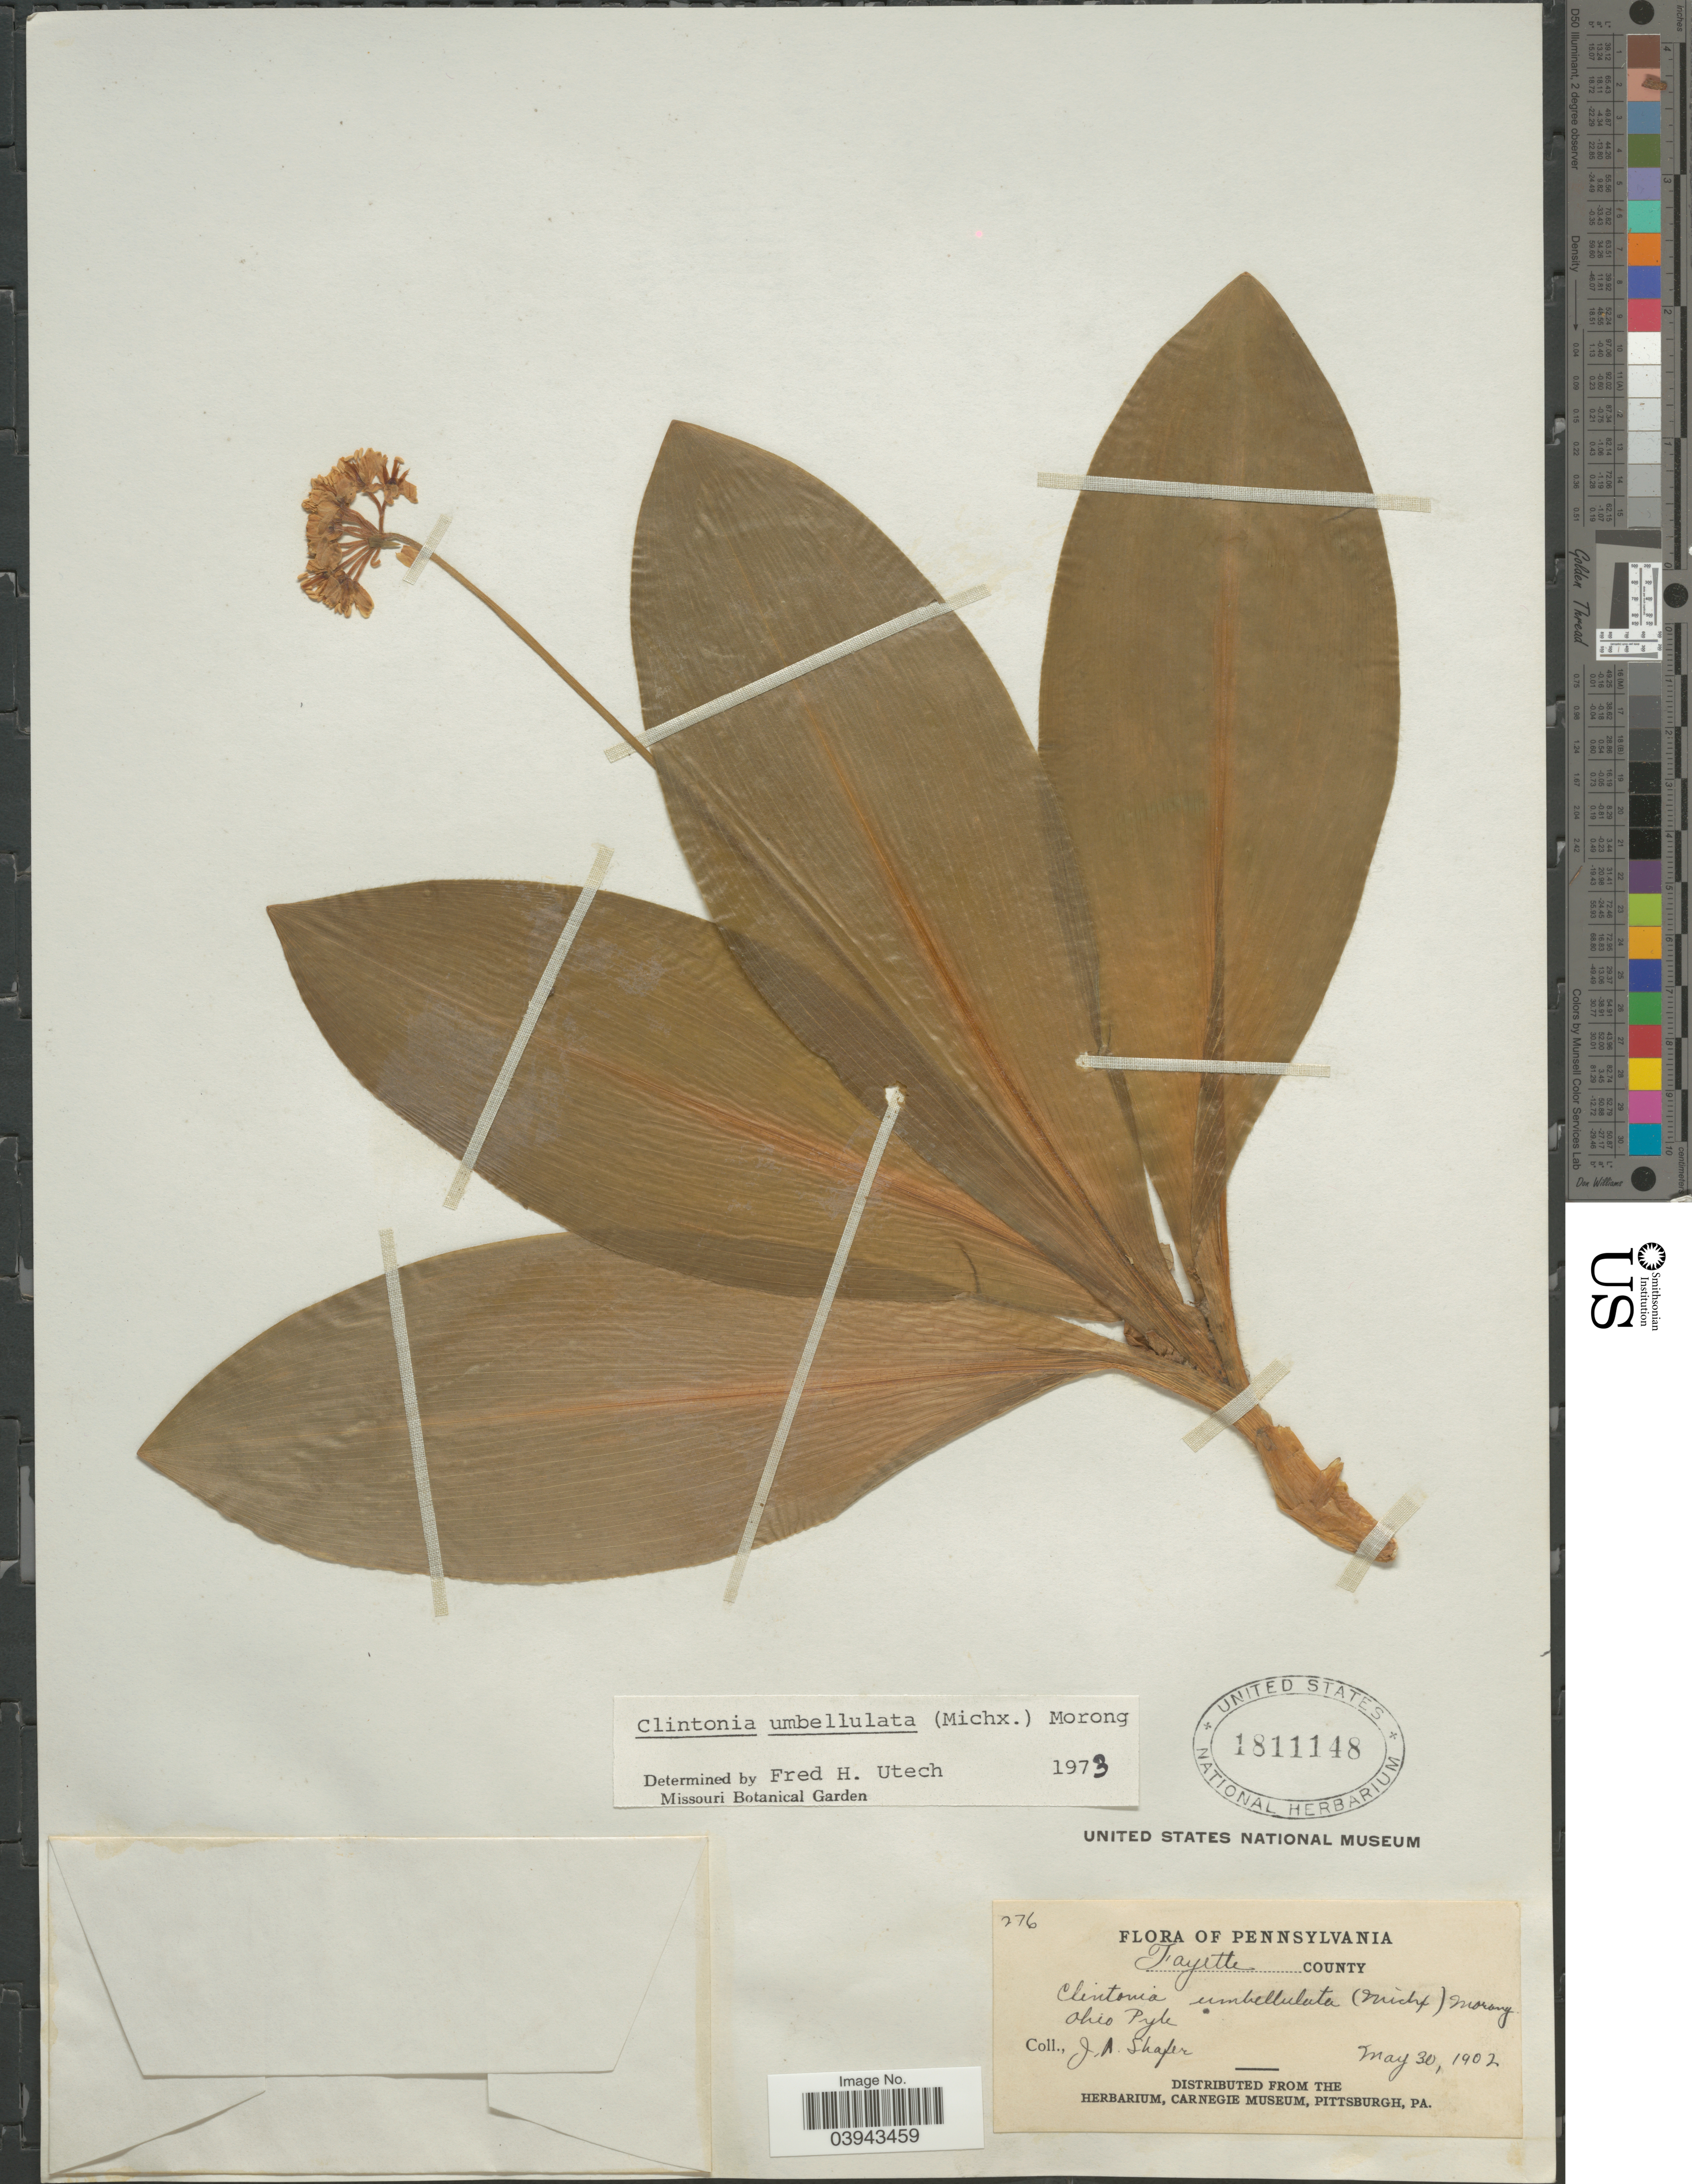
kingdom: Plantae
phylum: Tracheophyta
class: Liliopsida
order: Liliales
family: Liliaceae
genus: Clintonia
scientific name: Clintonia umbellulata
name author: (Michx.) Morong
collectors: J. A. Shafer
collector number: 276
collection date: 1902-05-30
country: United States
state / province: Pennsylvania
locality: Fayette County. Ohio Pyle.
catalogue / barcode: US 1811148